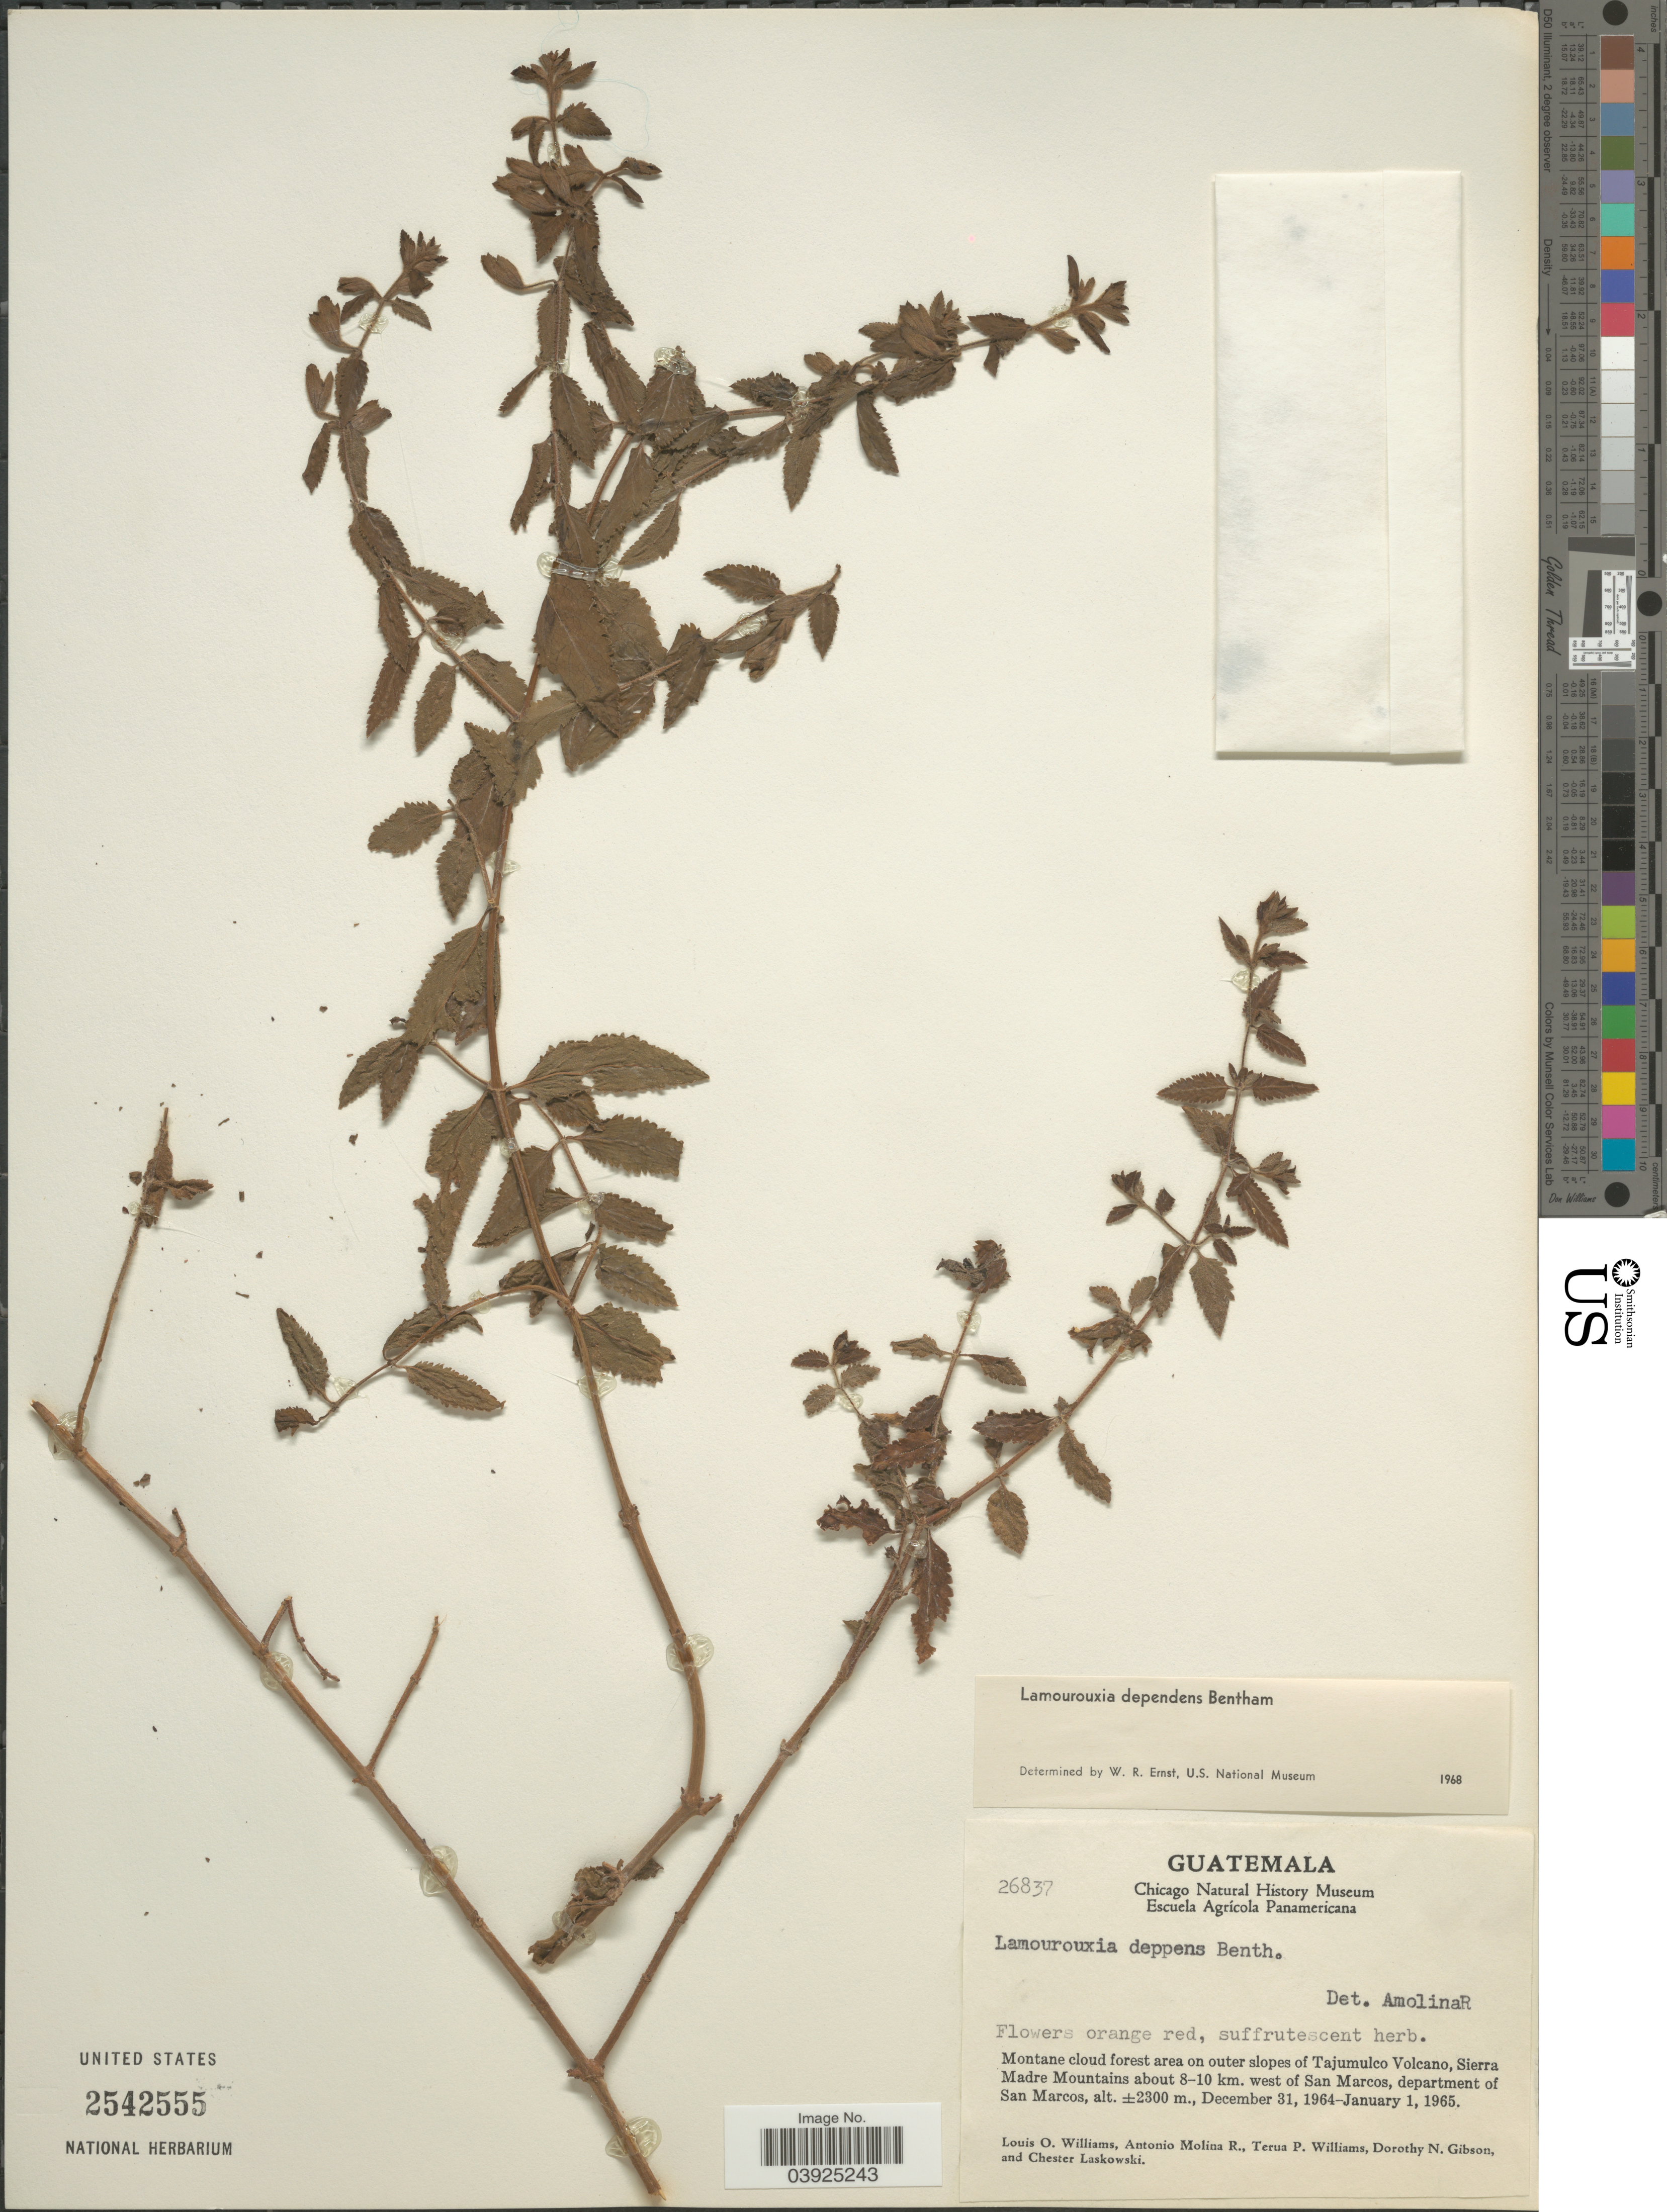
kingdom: Plantae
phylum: Tracheophyta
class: Magnoliopsida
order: Lamiales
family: Orobanchaceae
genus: Lamourouxia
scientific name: Lamourouxia dependens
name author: Benth.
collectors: L. O. Williams, A. Molina R., T. Williams, D. N. Gibson & C. Laskowski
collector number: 26837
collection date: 1964-12-31/1965-01-01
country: Guatemala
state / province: San Marcos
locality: Montane cloud forest area on outer slopes of Tajumulco Volcano, Sierra Madre Mountains about 8-10 km. west of San Marcos, department of San Marcos.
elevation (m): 2300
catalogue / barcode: US 2542555